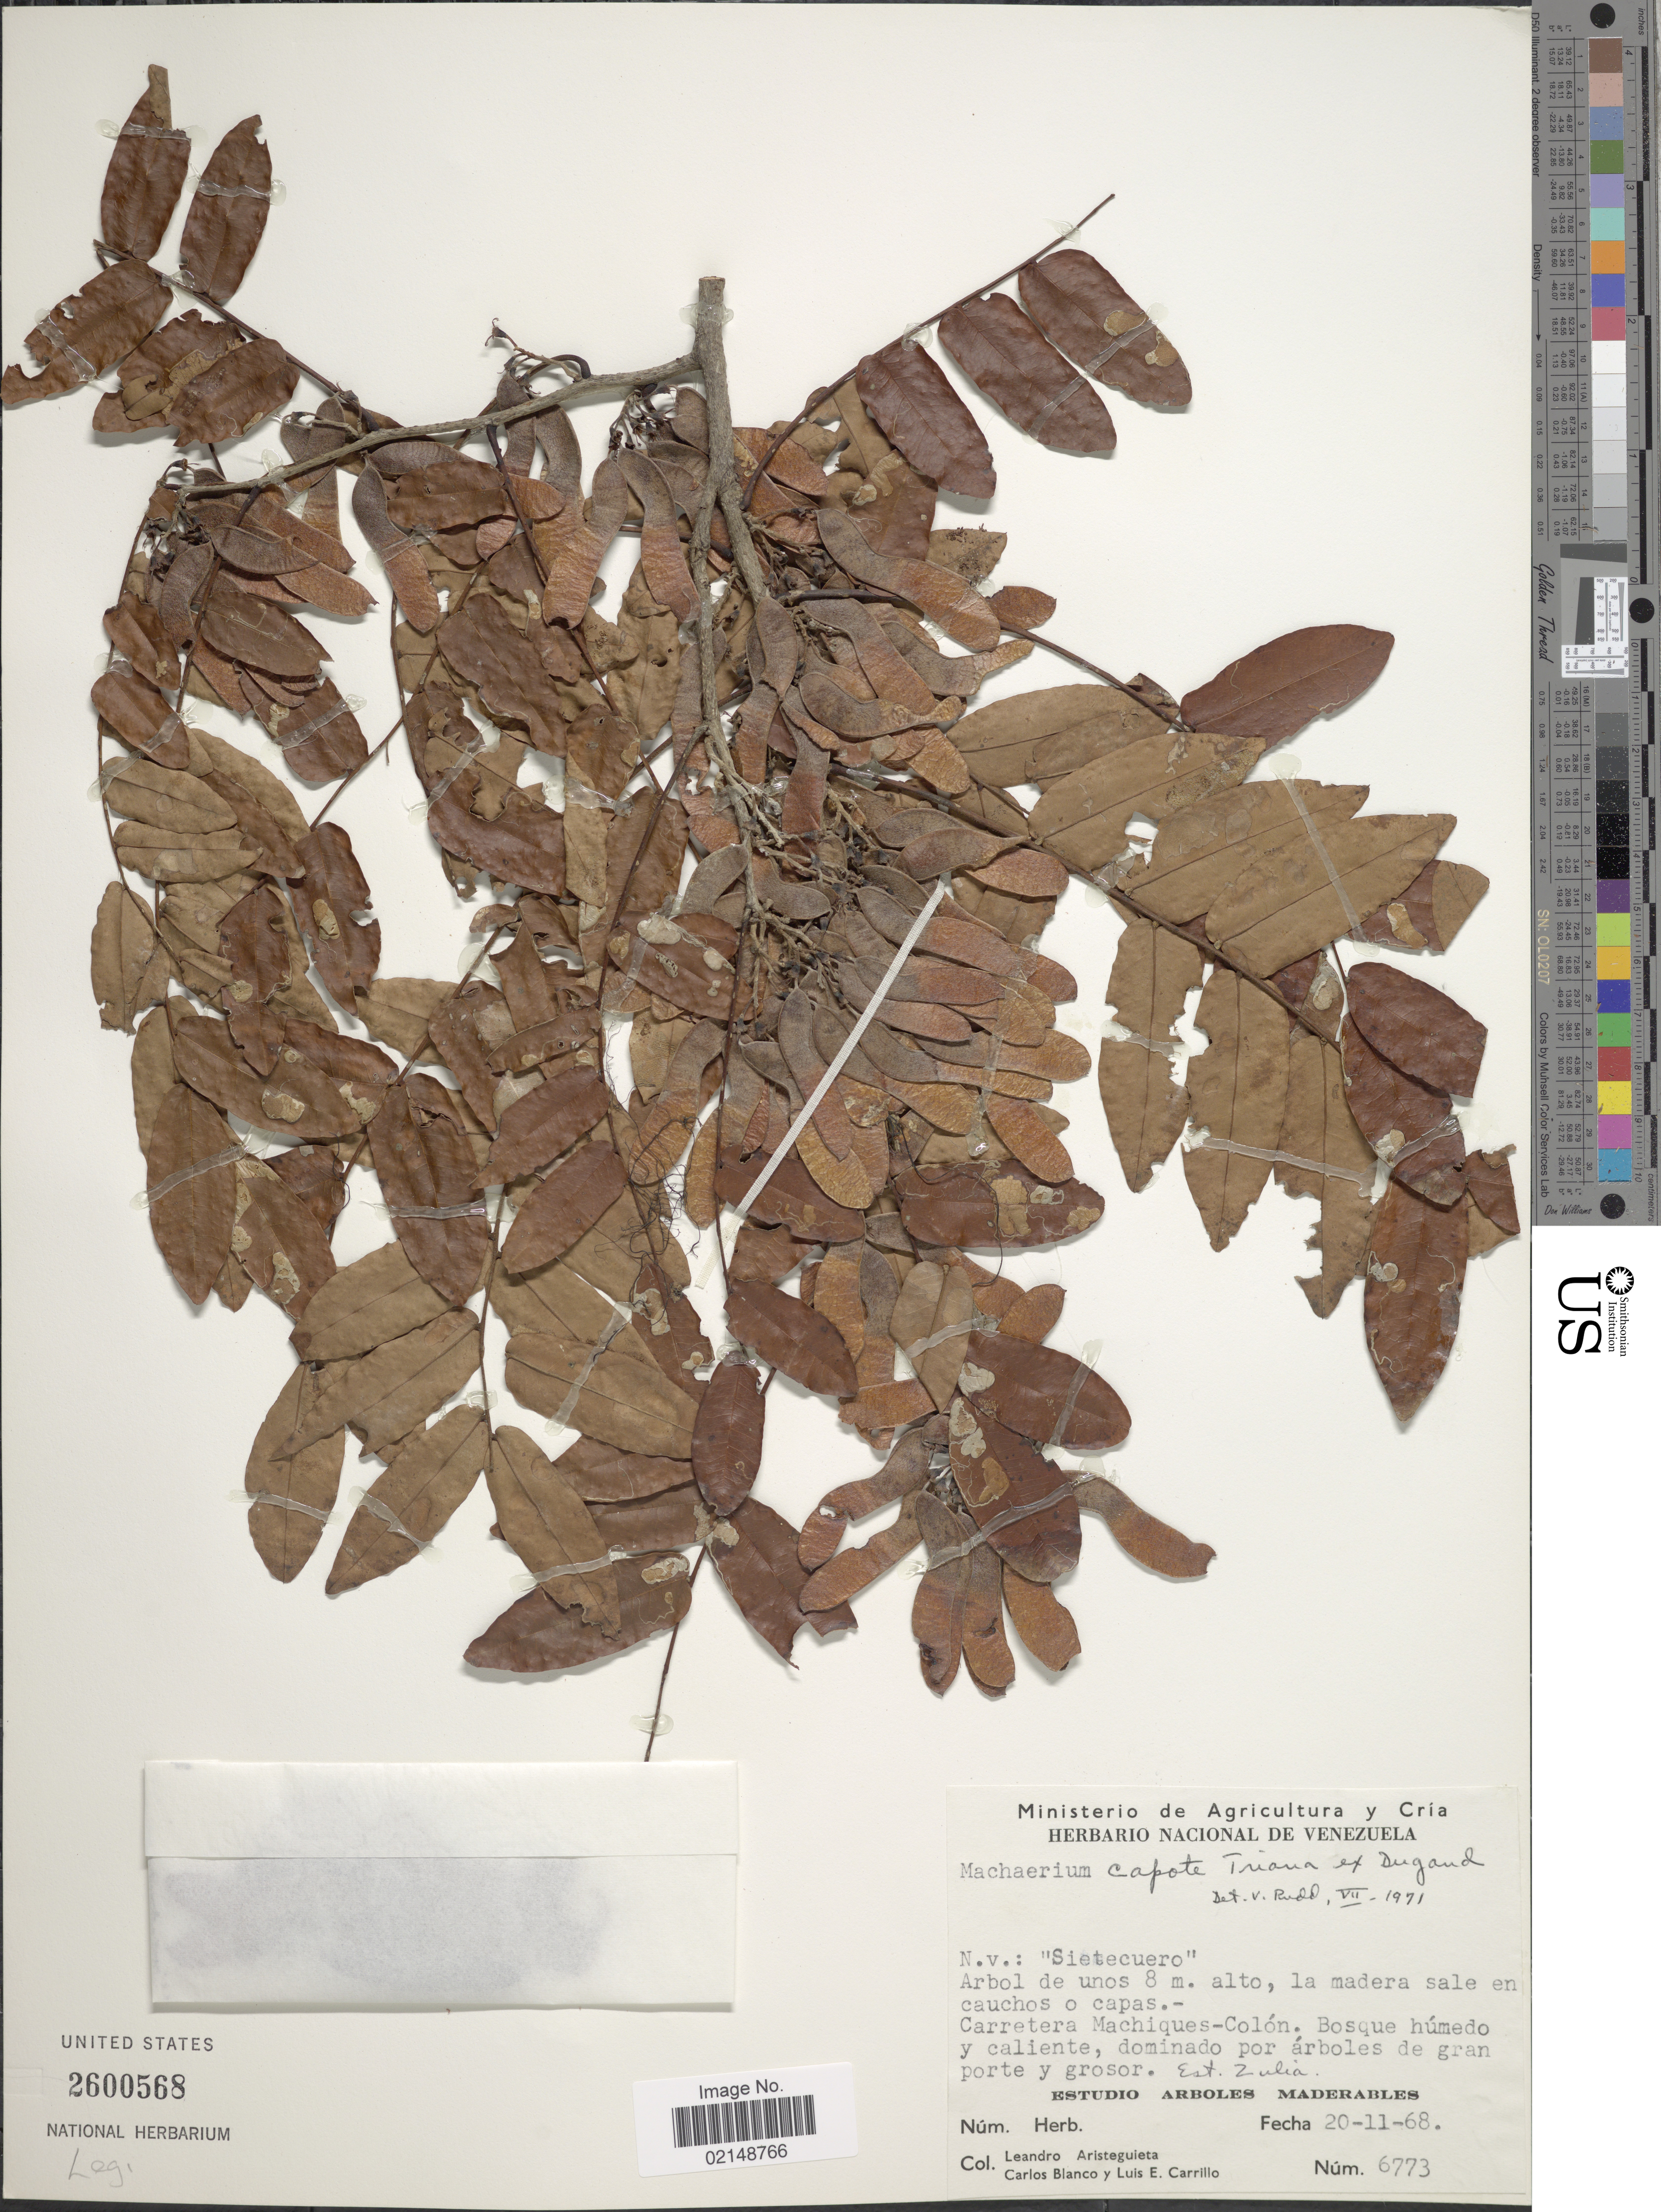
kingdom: Plantae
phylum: Tracheophyta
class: Magnoliopsida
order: Fabales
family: Fabaceae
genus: Machaerium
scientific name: Machaerium capote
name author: Triana ex Dugand G.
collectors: L. Aristeguieta, C. Blanco & L. Carrillo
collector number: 6773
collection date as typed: Transcribed d/m/y: 20/11/68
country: Venezuela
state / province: Zulia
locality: Carretera Machiques-Colon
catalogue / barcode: US 2600568